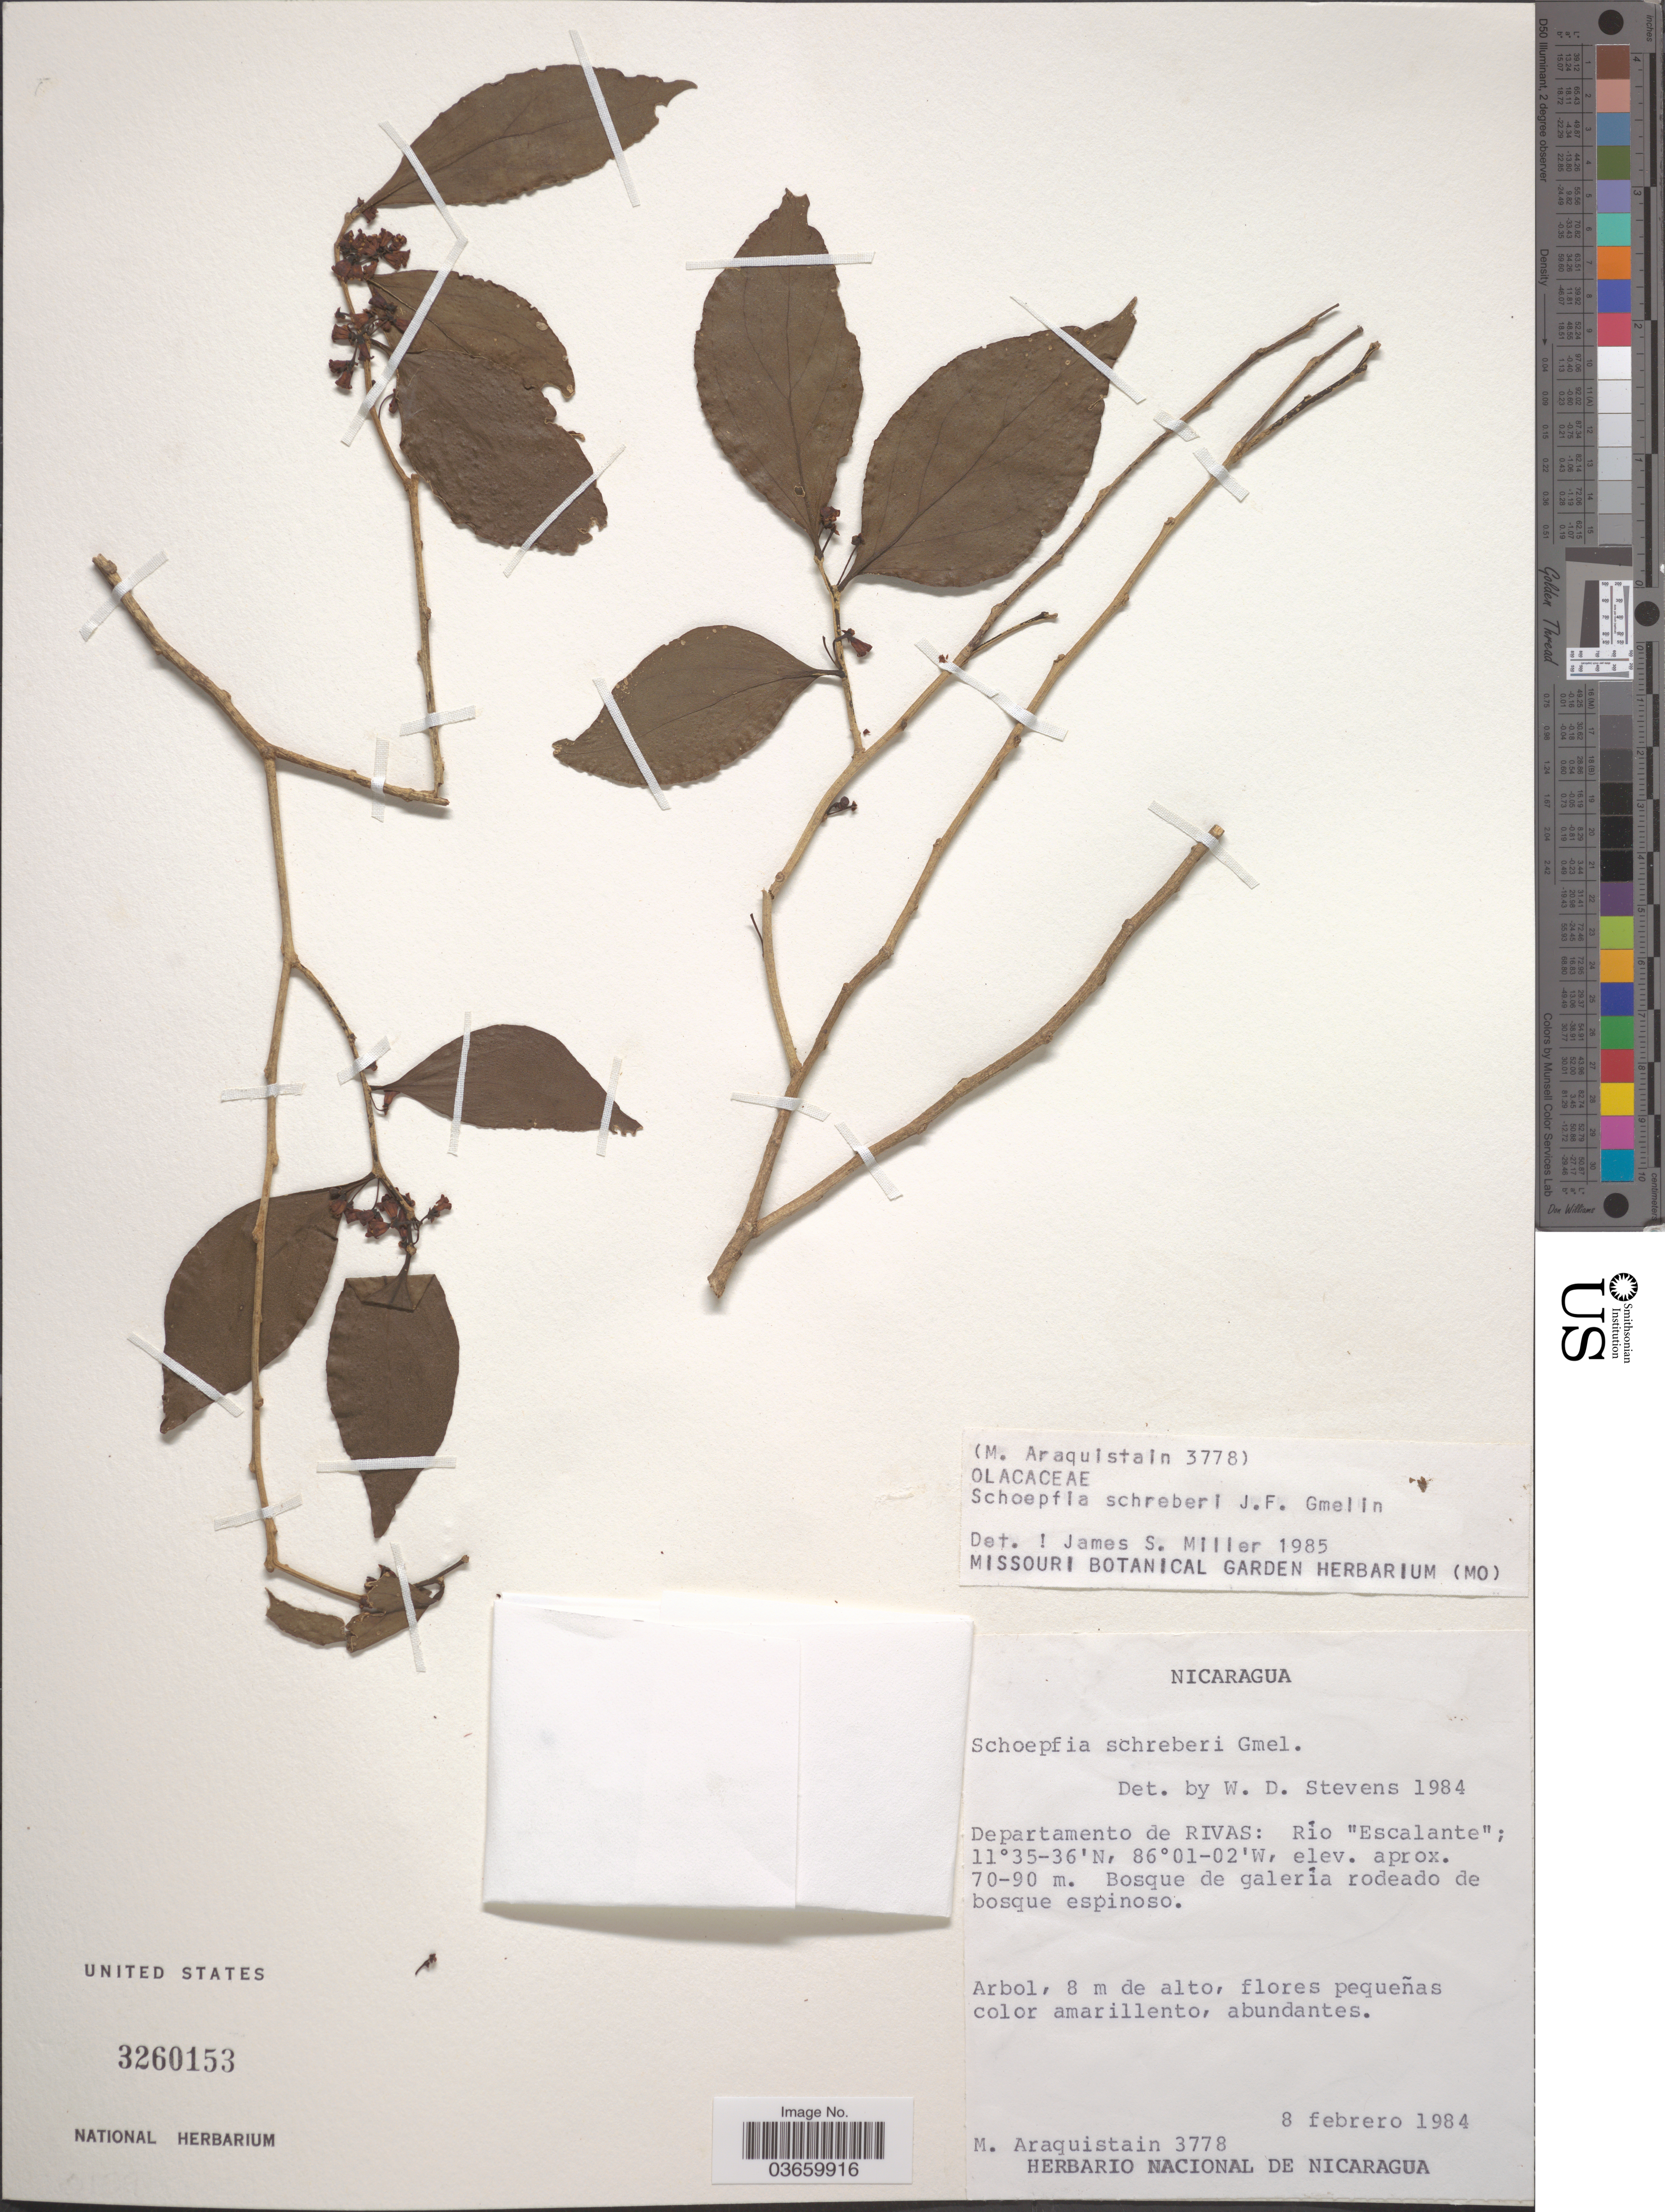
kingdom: Plantae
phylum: Tracheophyta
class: Magnoliopsida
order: Santalales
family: Schoepfiaceae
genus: Schoepfia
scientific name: Schoepfia schreberi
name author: J.F. Gmel.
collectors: M. Araquistain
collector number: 3778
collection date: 1984-02-08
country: Nicaragua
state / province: Rivas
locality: Departamento de Rivas: Río "Escalante".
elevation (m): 70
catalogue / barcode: US 3260153